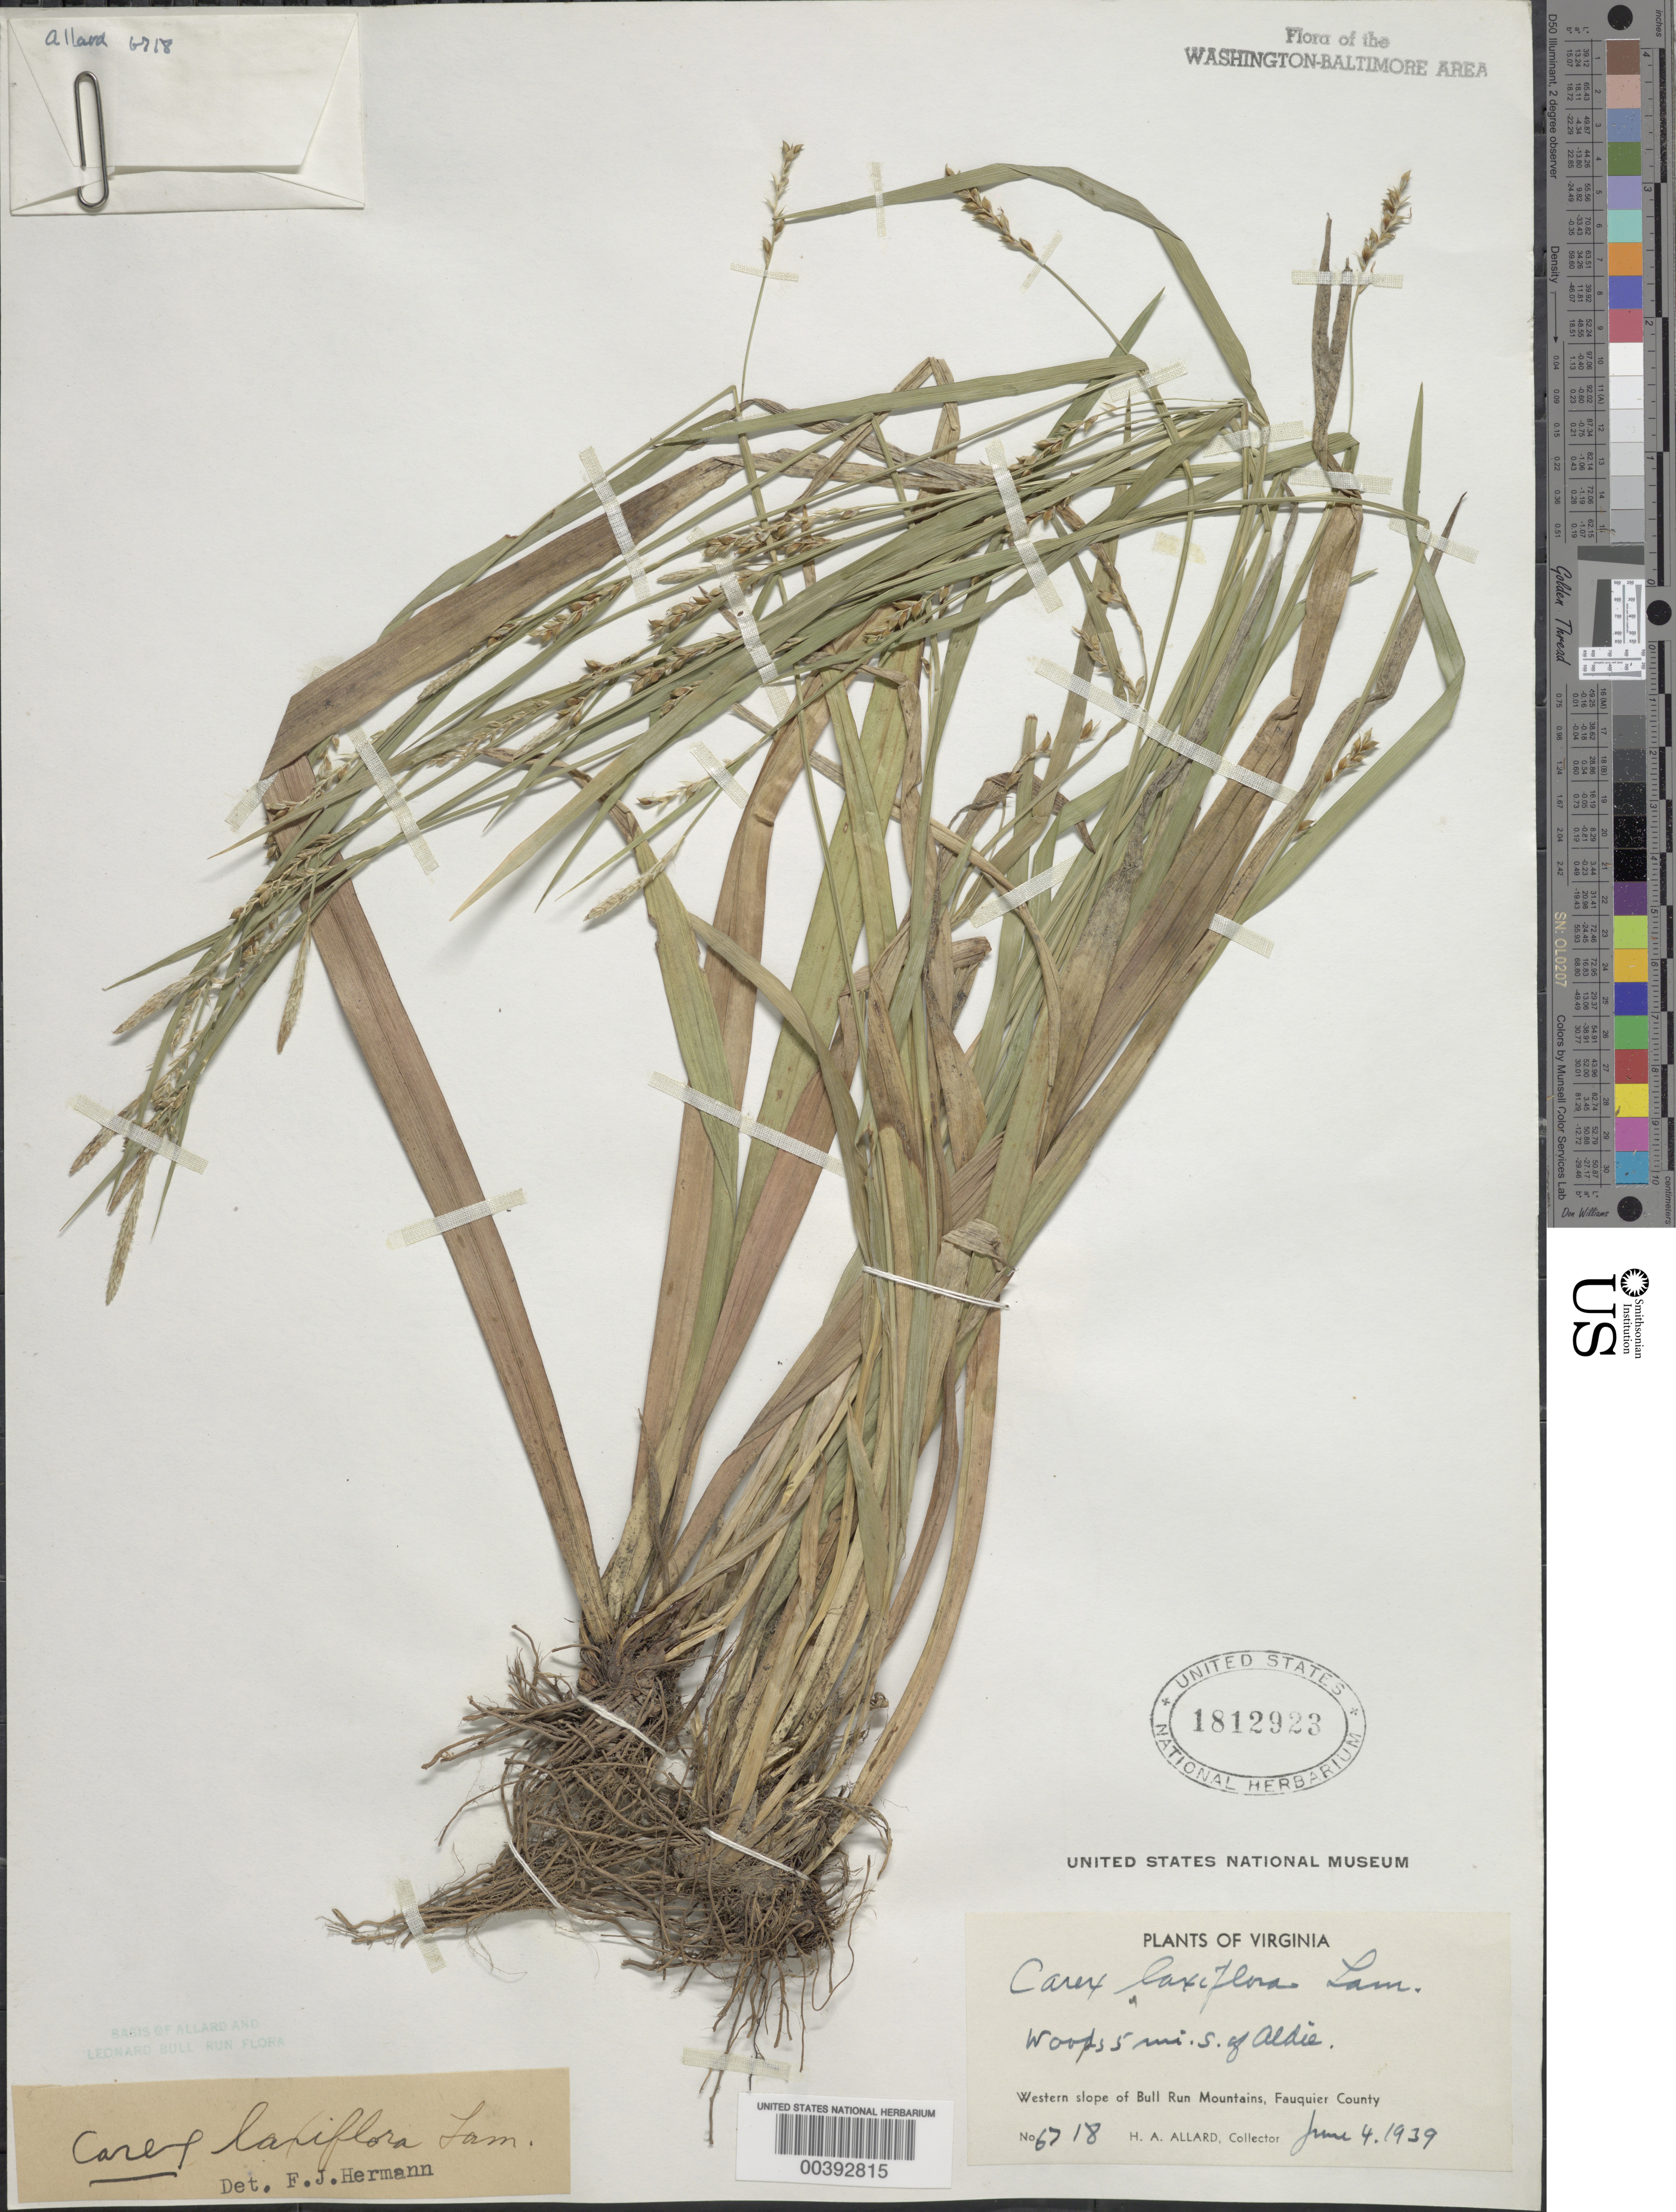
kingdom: Plantae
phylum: Tracheophyta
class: Liliopsida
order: Poales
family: Cyperaceae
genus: Carex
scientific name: Carex laxiflora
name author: Lam.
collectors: H. A. Allard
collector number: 6718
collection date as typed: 04 Jun 1939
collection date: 1939-06-04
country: United States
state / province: Virginia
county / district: Fauquier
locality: S of Aldie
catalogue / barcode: US 1812923